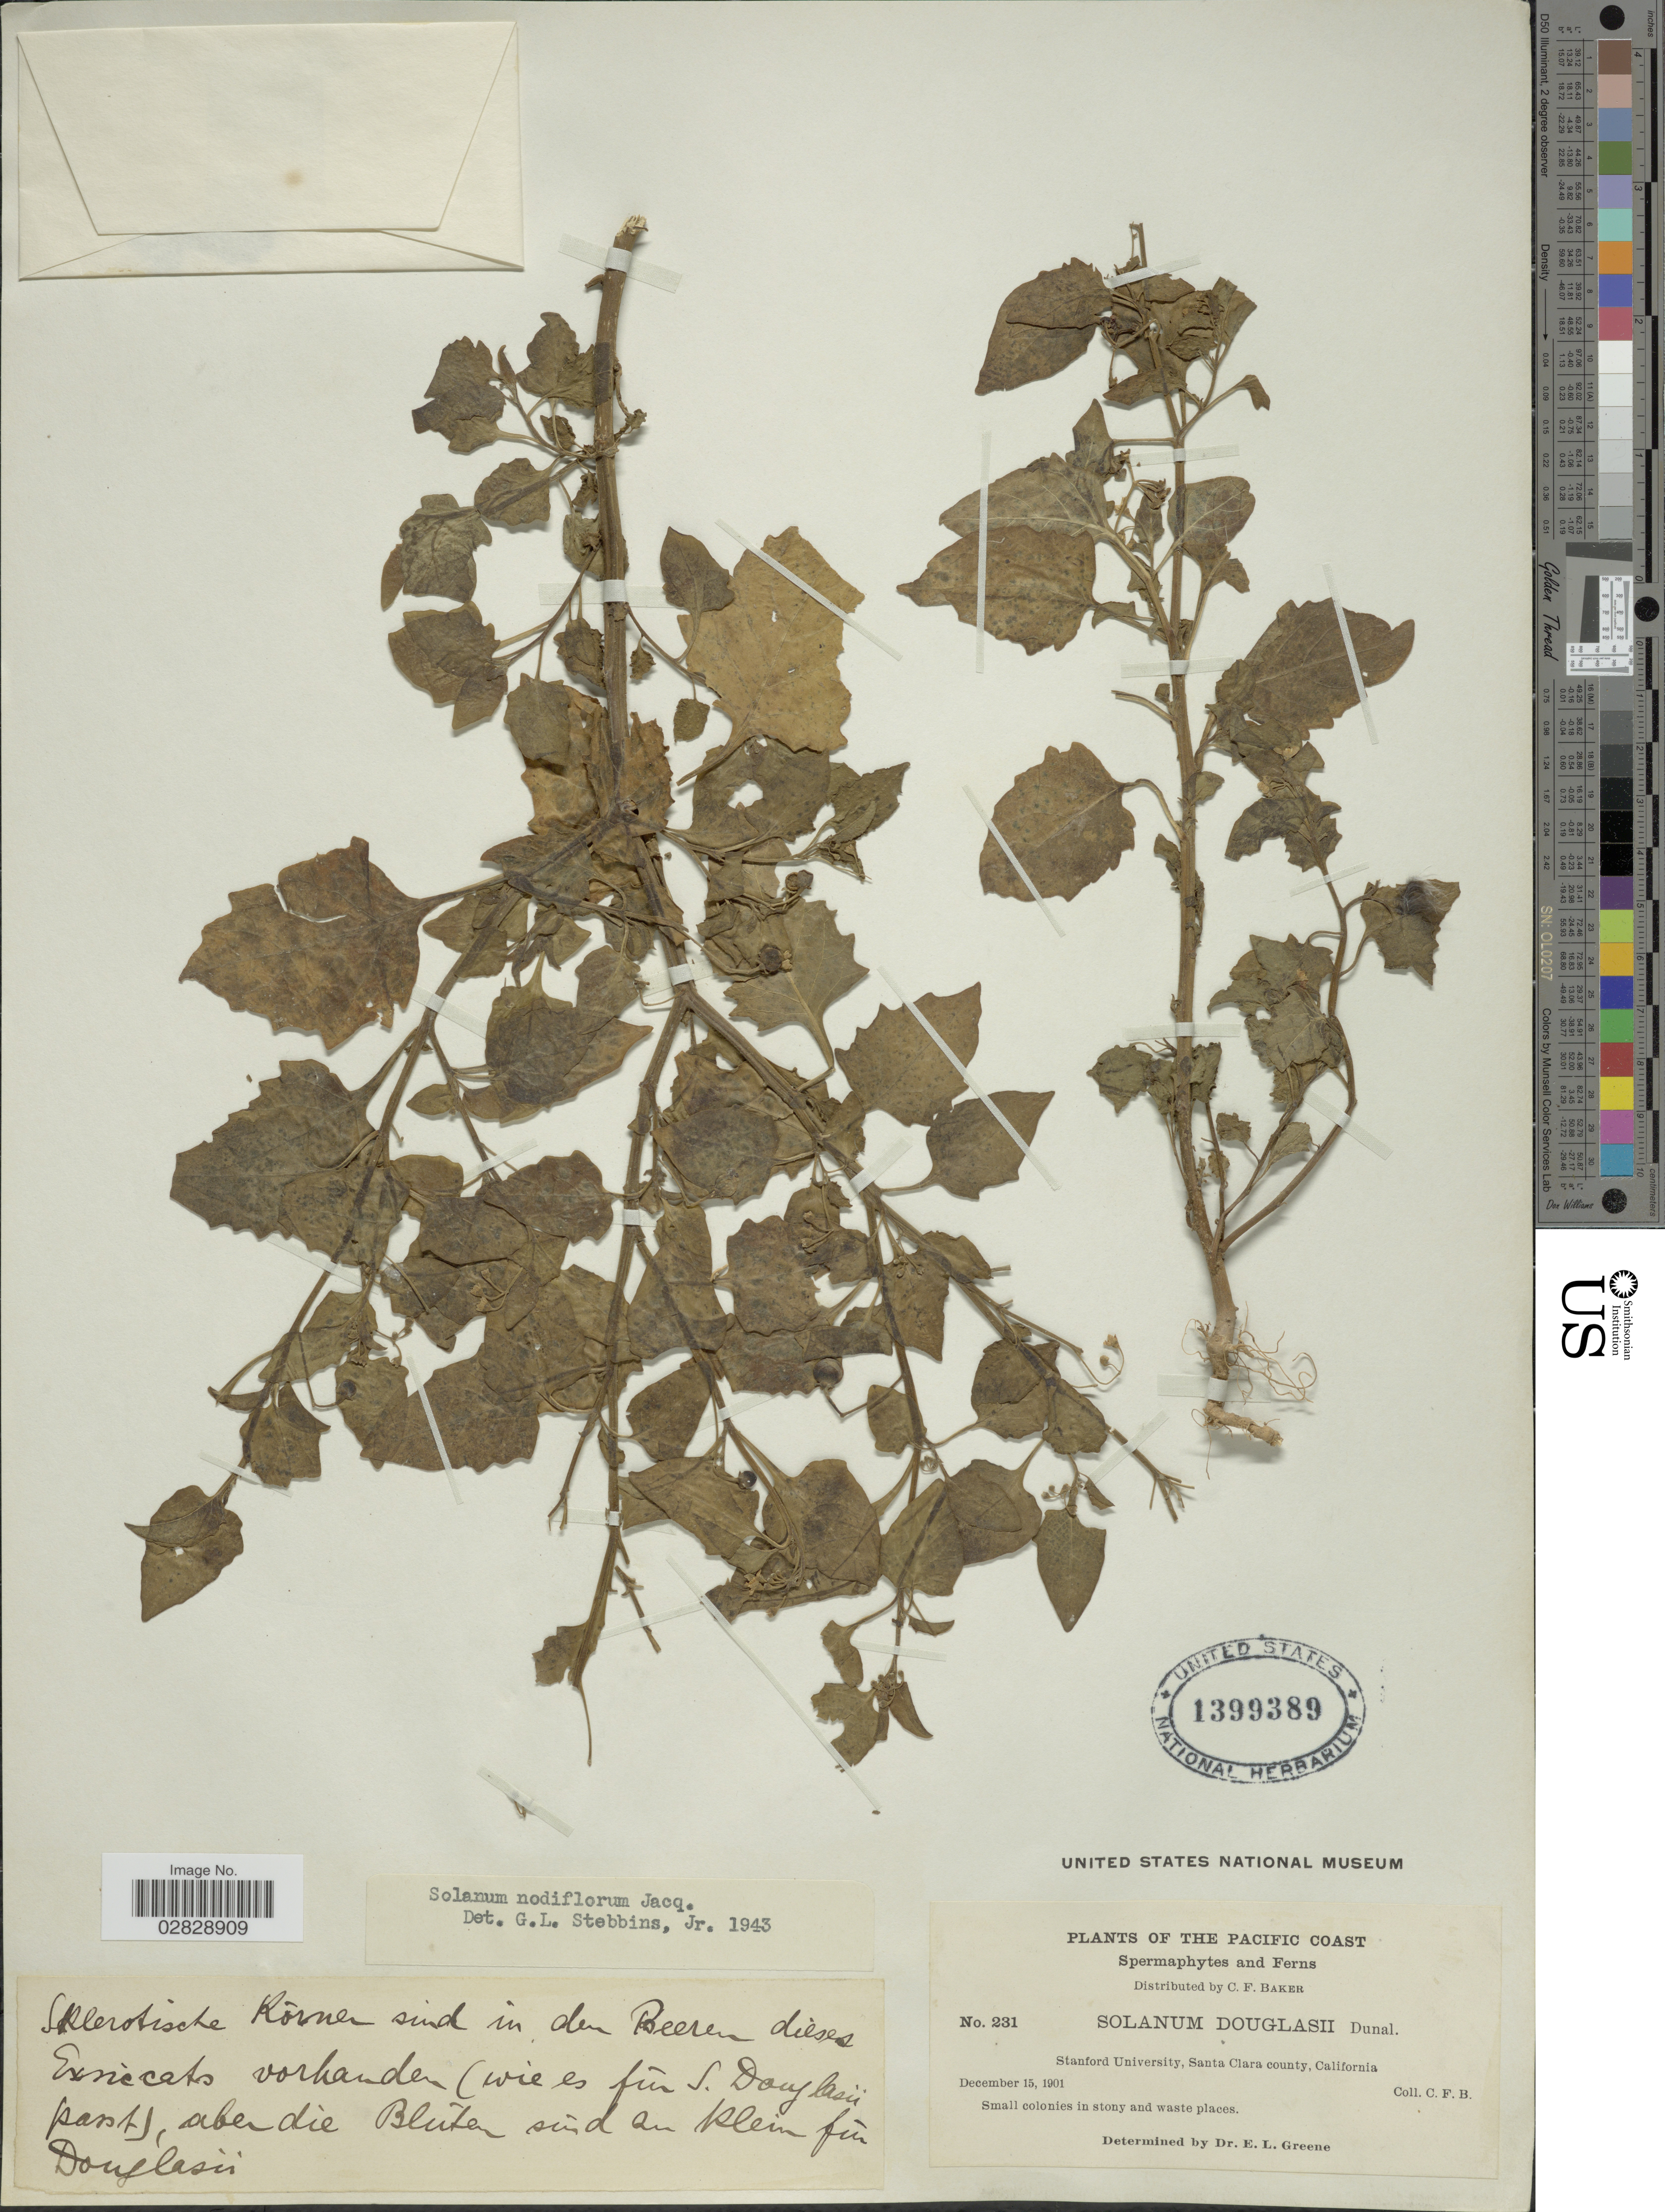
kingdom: Plantae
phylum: Tracheophyta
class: Magnoliopsida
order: Solanales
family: Solanaceae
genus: Solanum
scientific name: Solanum americanum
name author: Mill.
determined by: Knapp, S. D.; Särkinen, T.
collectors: C. F. Baker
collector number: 231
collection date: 1901-12-15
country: United States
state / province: California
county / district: Santa Clara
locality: The Pacific Coast. Stanford University, Santa Clara county.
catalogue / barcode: US 1399389